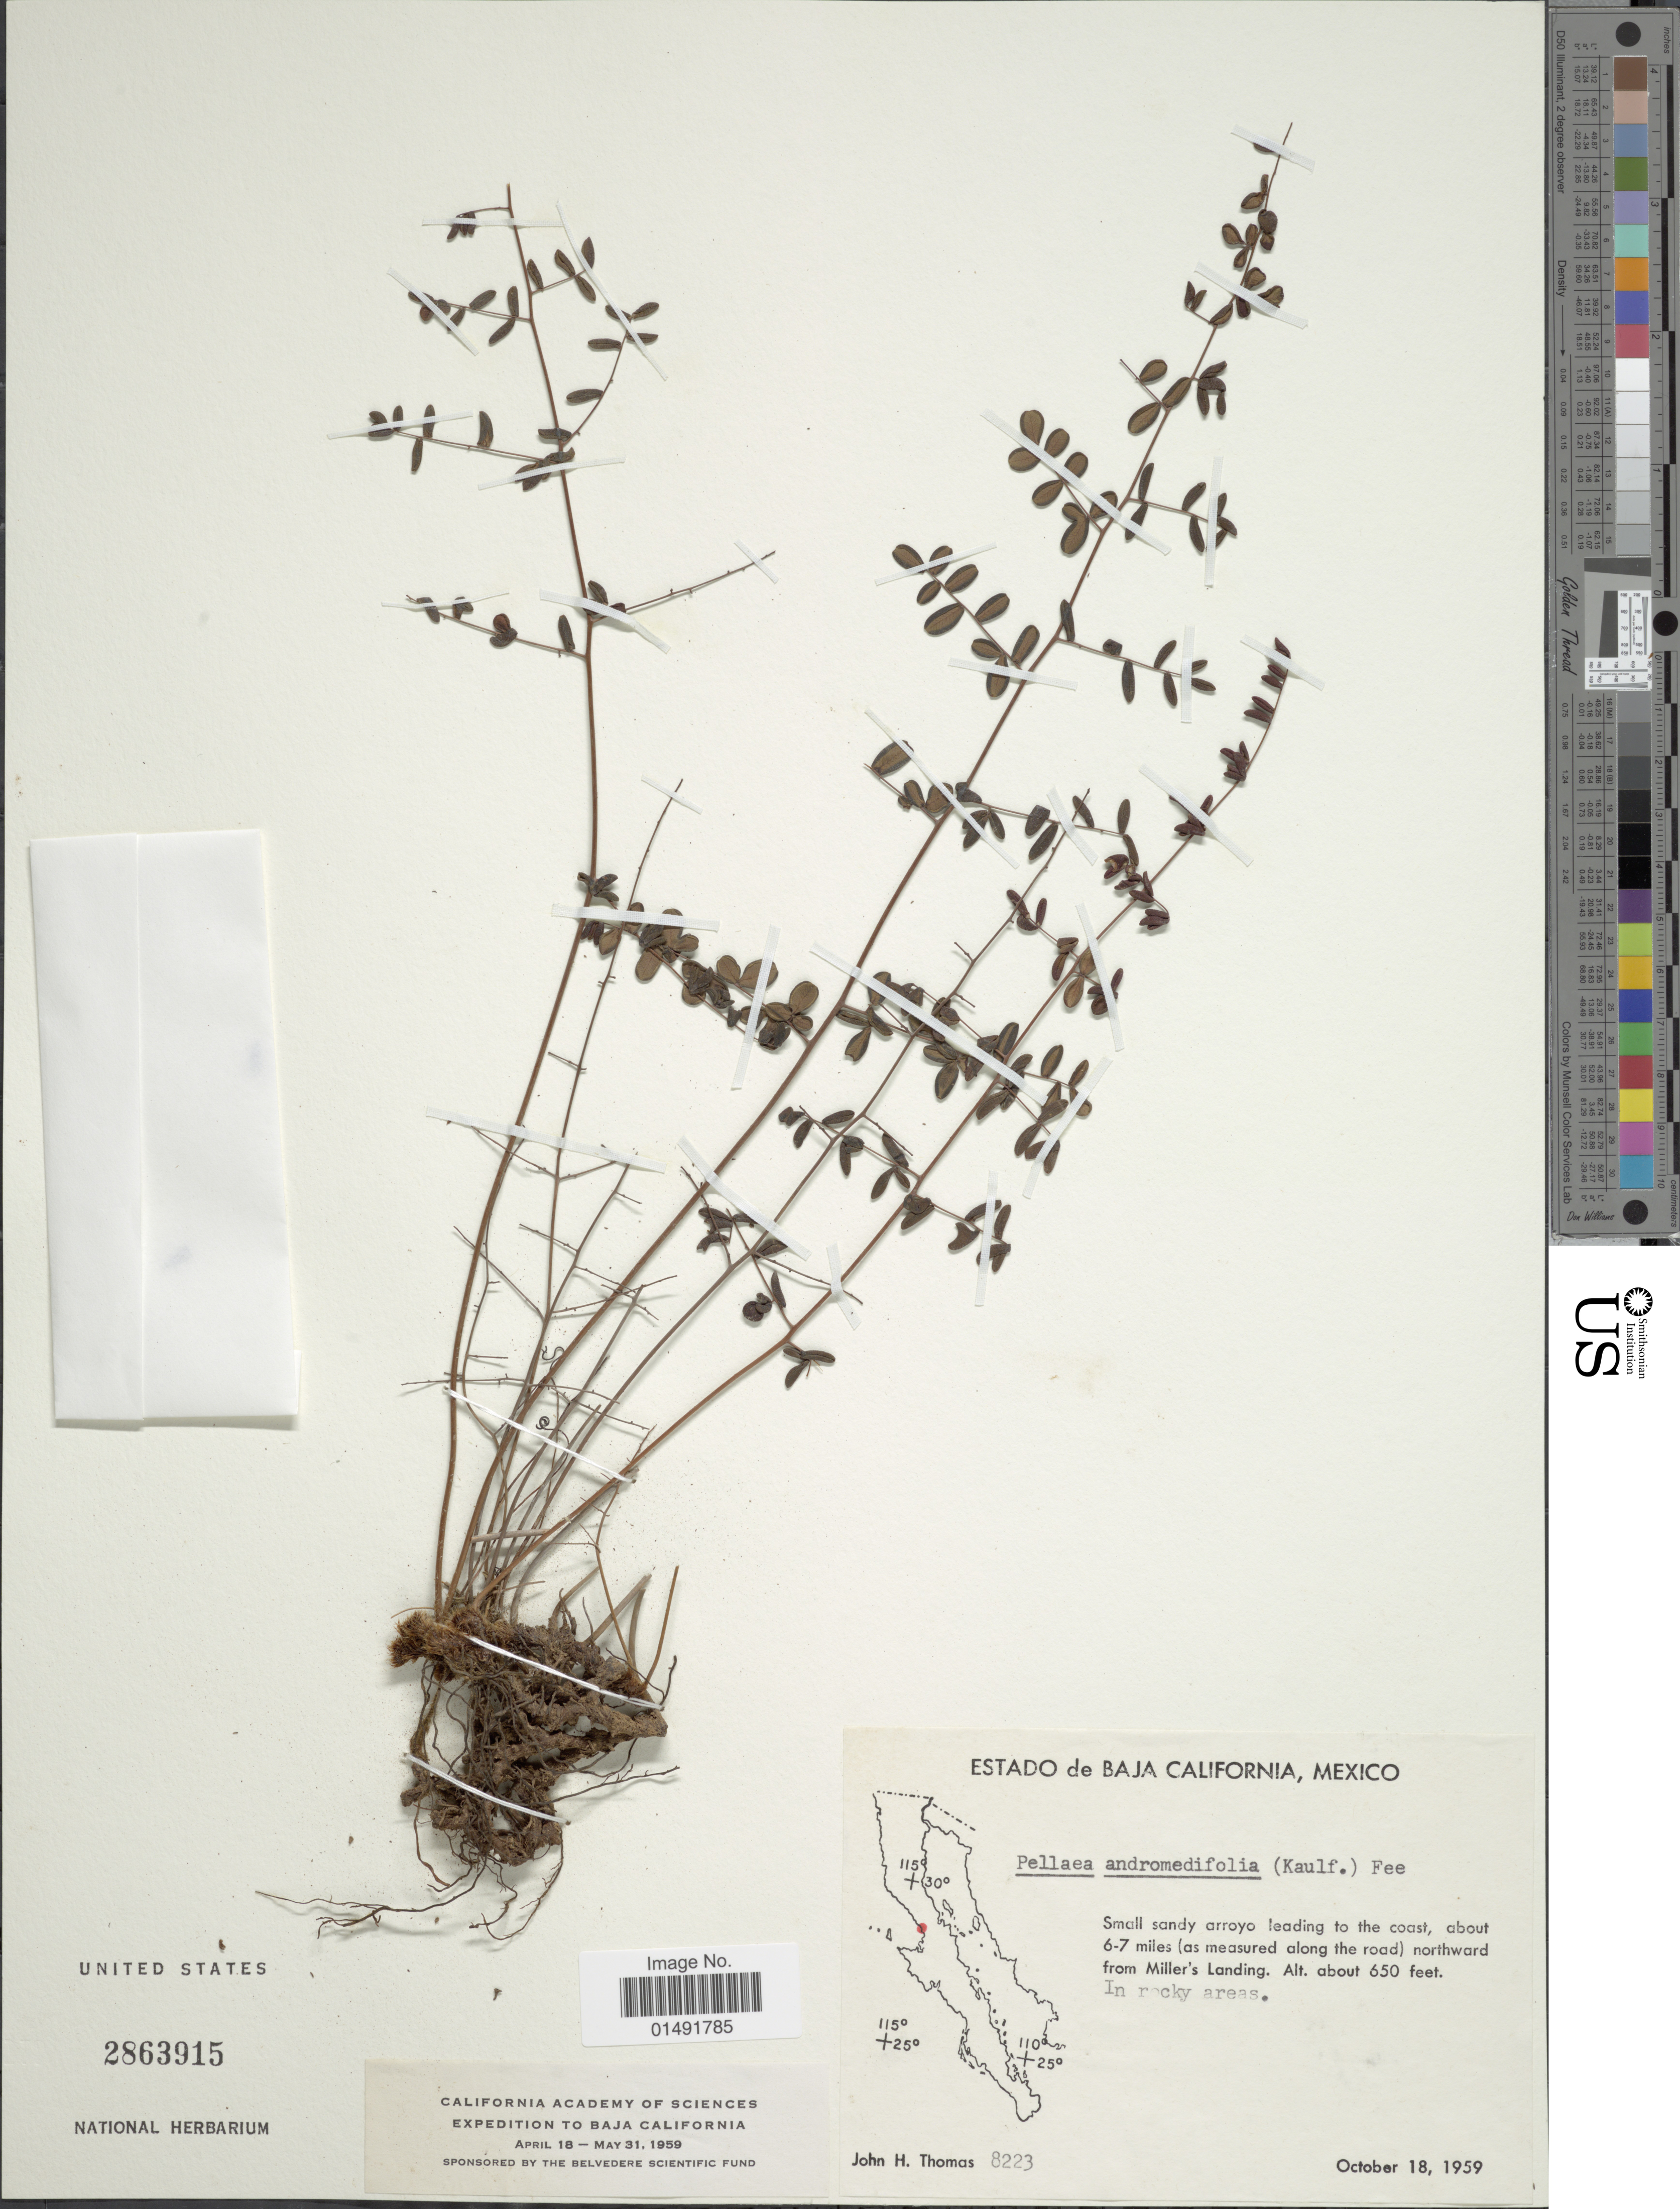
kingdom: Plantae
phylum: Tracheophyta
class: Polypodiopsida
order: Polypodiales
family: Pteridaceae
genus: Pellaea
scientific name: Pellaea andromedifolia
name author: (Kaulf.) Fée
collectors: J. H. Thomas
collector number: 8223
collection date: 1959-10-18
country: Mexico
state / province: Baja California Norte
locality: Small sandy arroyo leading to the coast, about 6-7 miles (as measured along the road), northward from Miller's Landing. In rocky ares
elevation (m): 198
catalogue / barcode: US 2863915